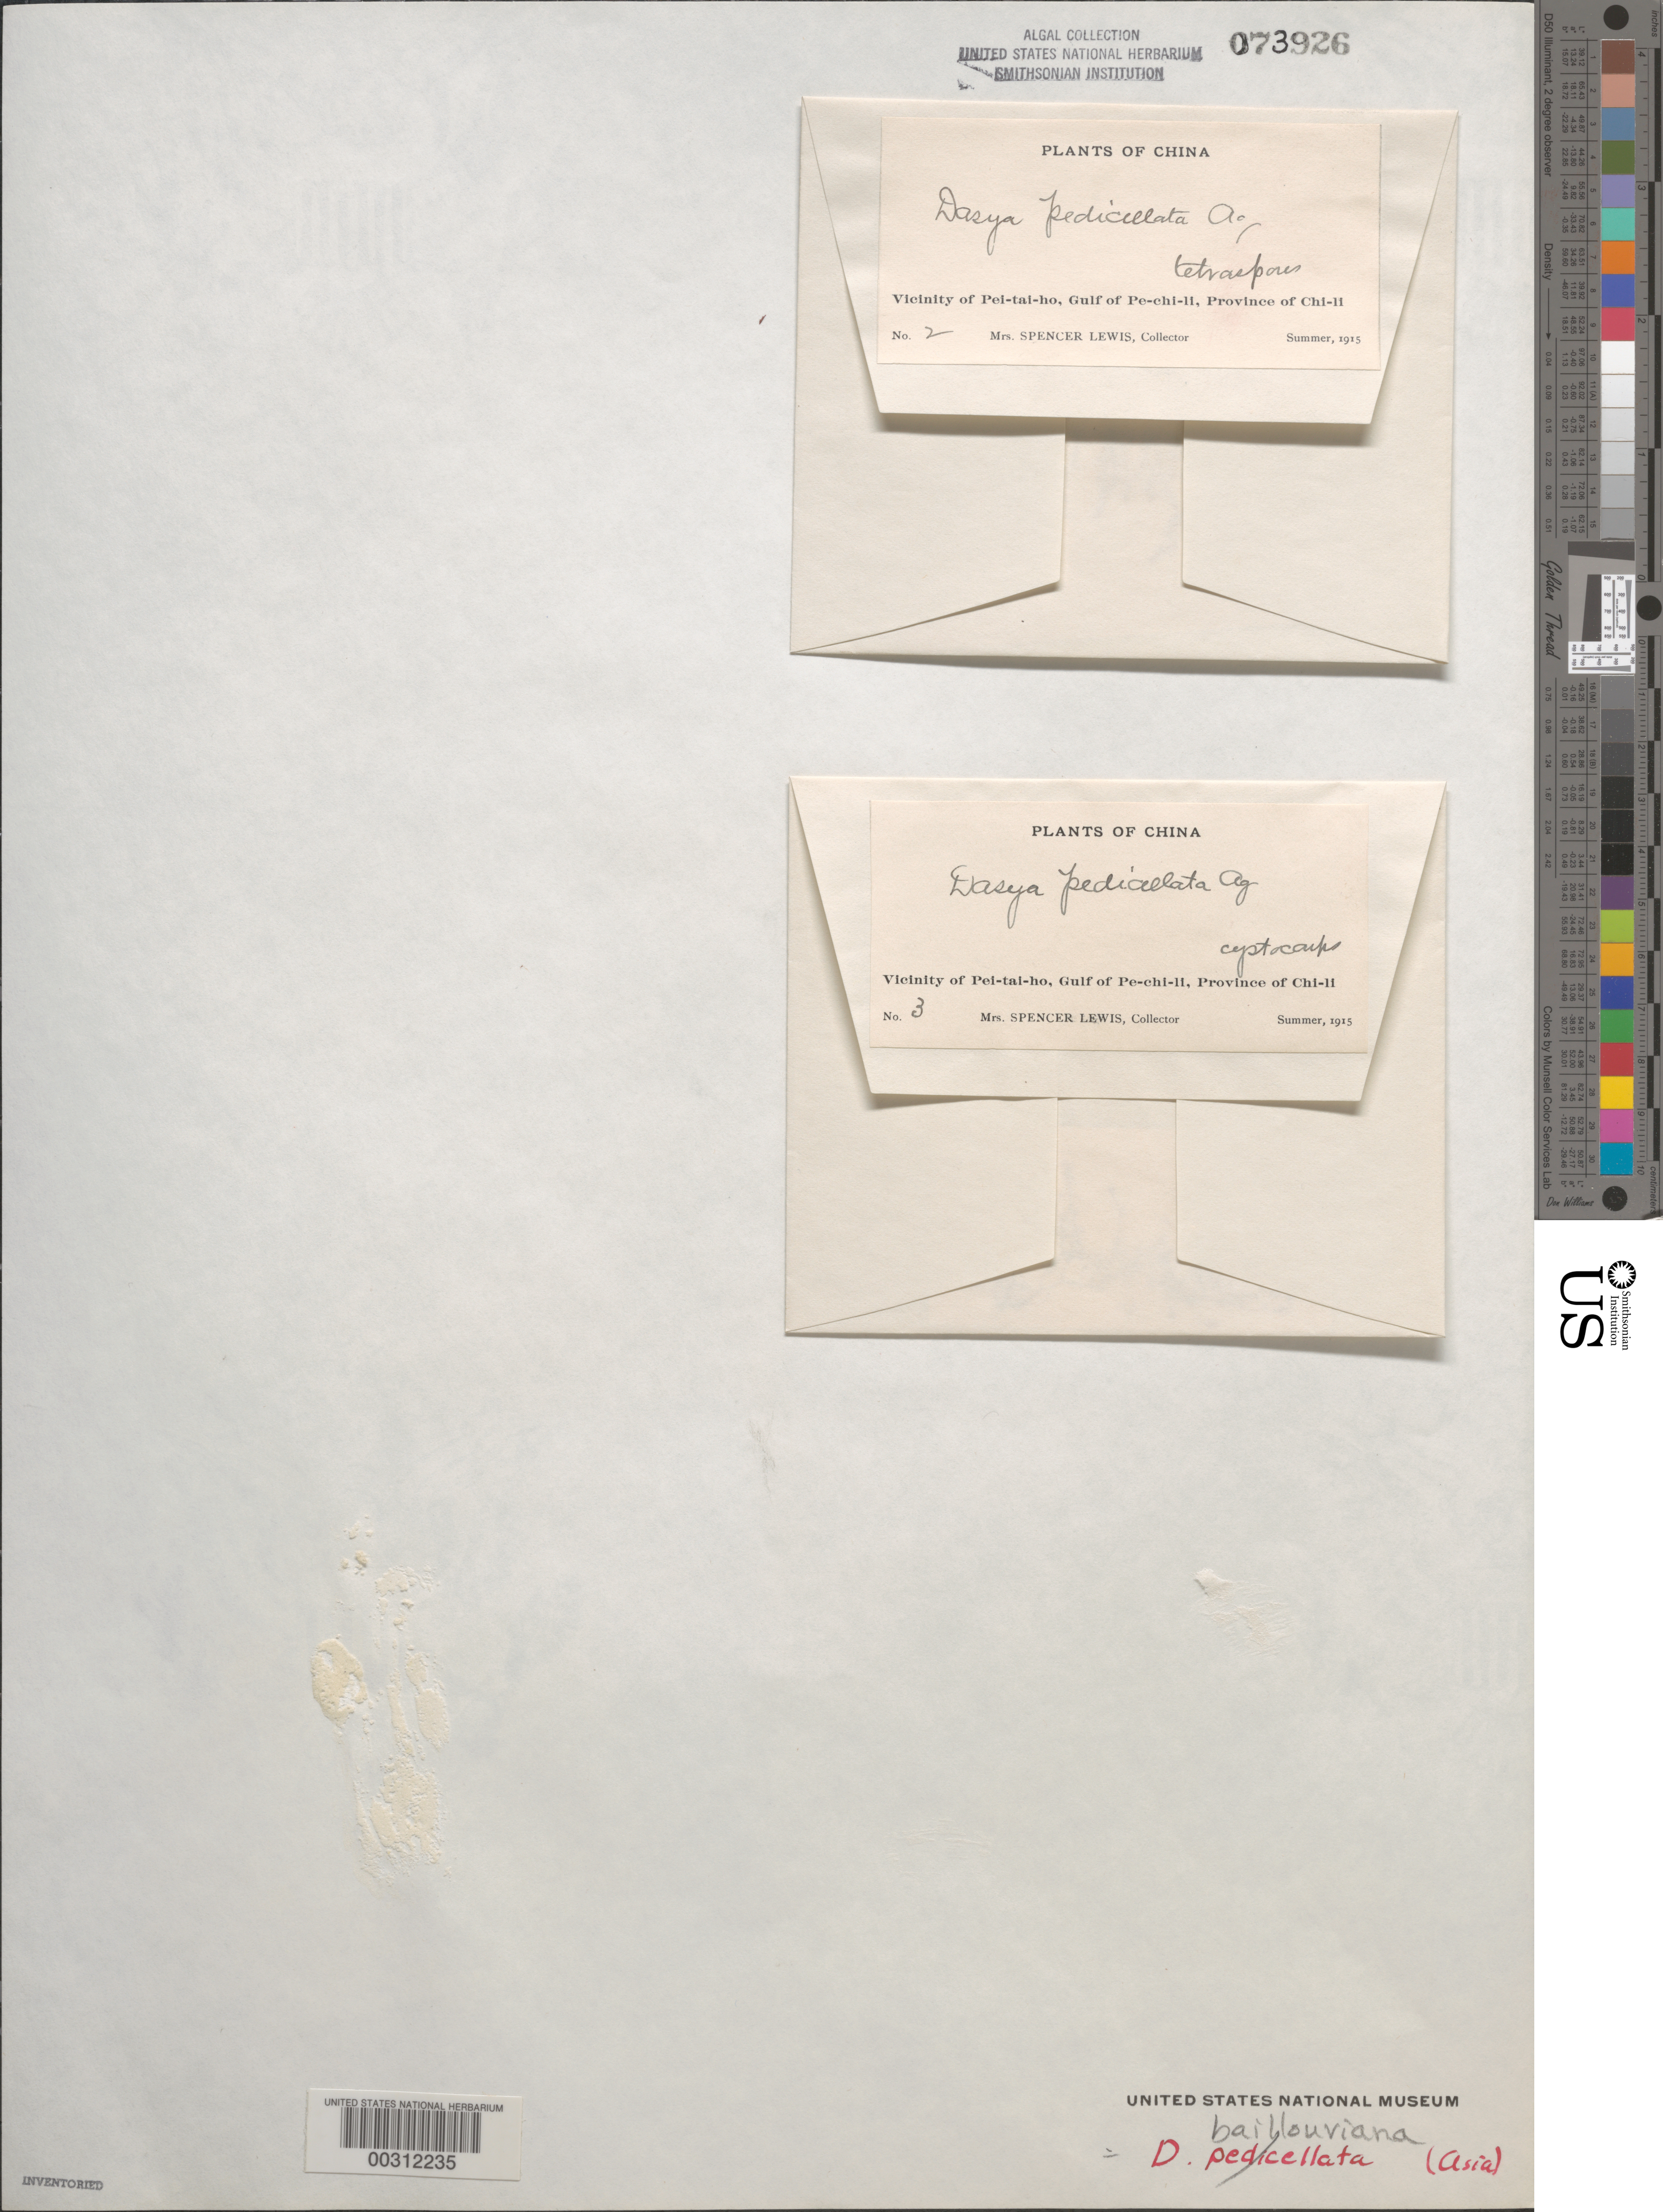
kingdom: Plantae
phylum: Rhodophyta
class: Florideophyceae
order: Ceramiales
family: Dasyaceae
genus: Dasya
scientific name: Dasya pedicellata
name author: (C. Agardh) C. Agardh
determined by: Algae name updating Project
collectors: Mrs S. Lewis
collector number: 2 & 3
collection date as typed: Sum 1915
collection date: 1915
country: China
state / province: Hebei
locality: Gulf of Chihli (Gulf of Pe-chi-li), Peitaiho area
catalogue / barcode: US 73926